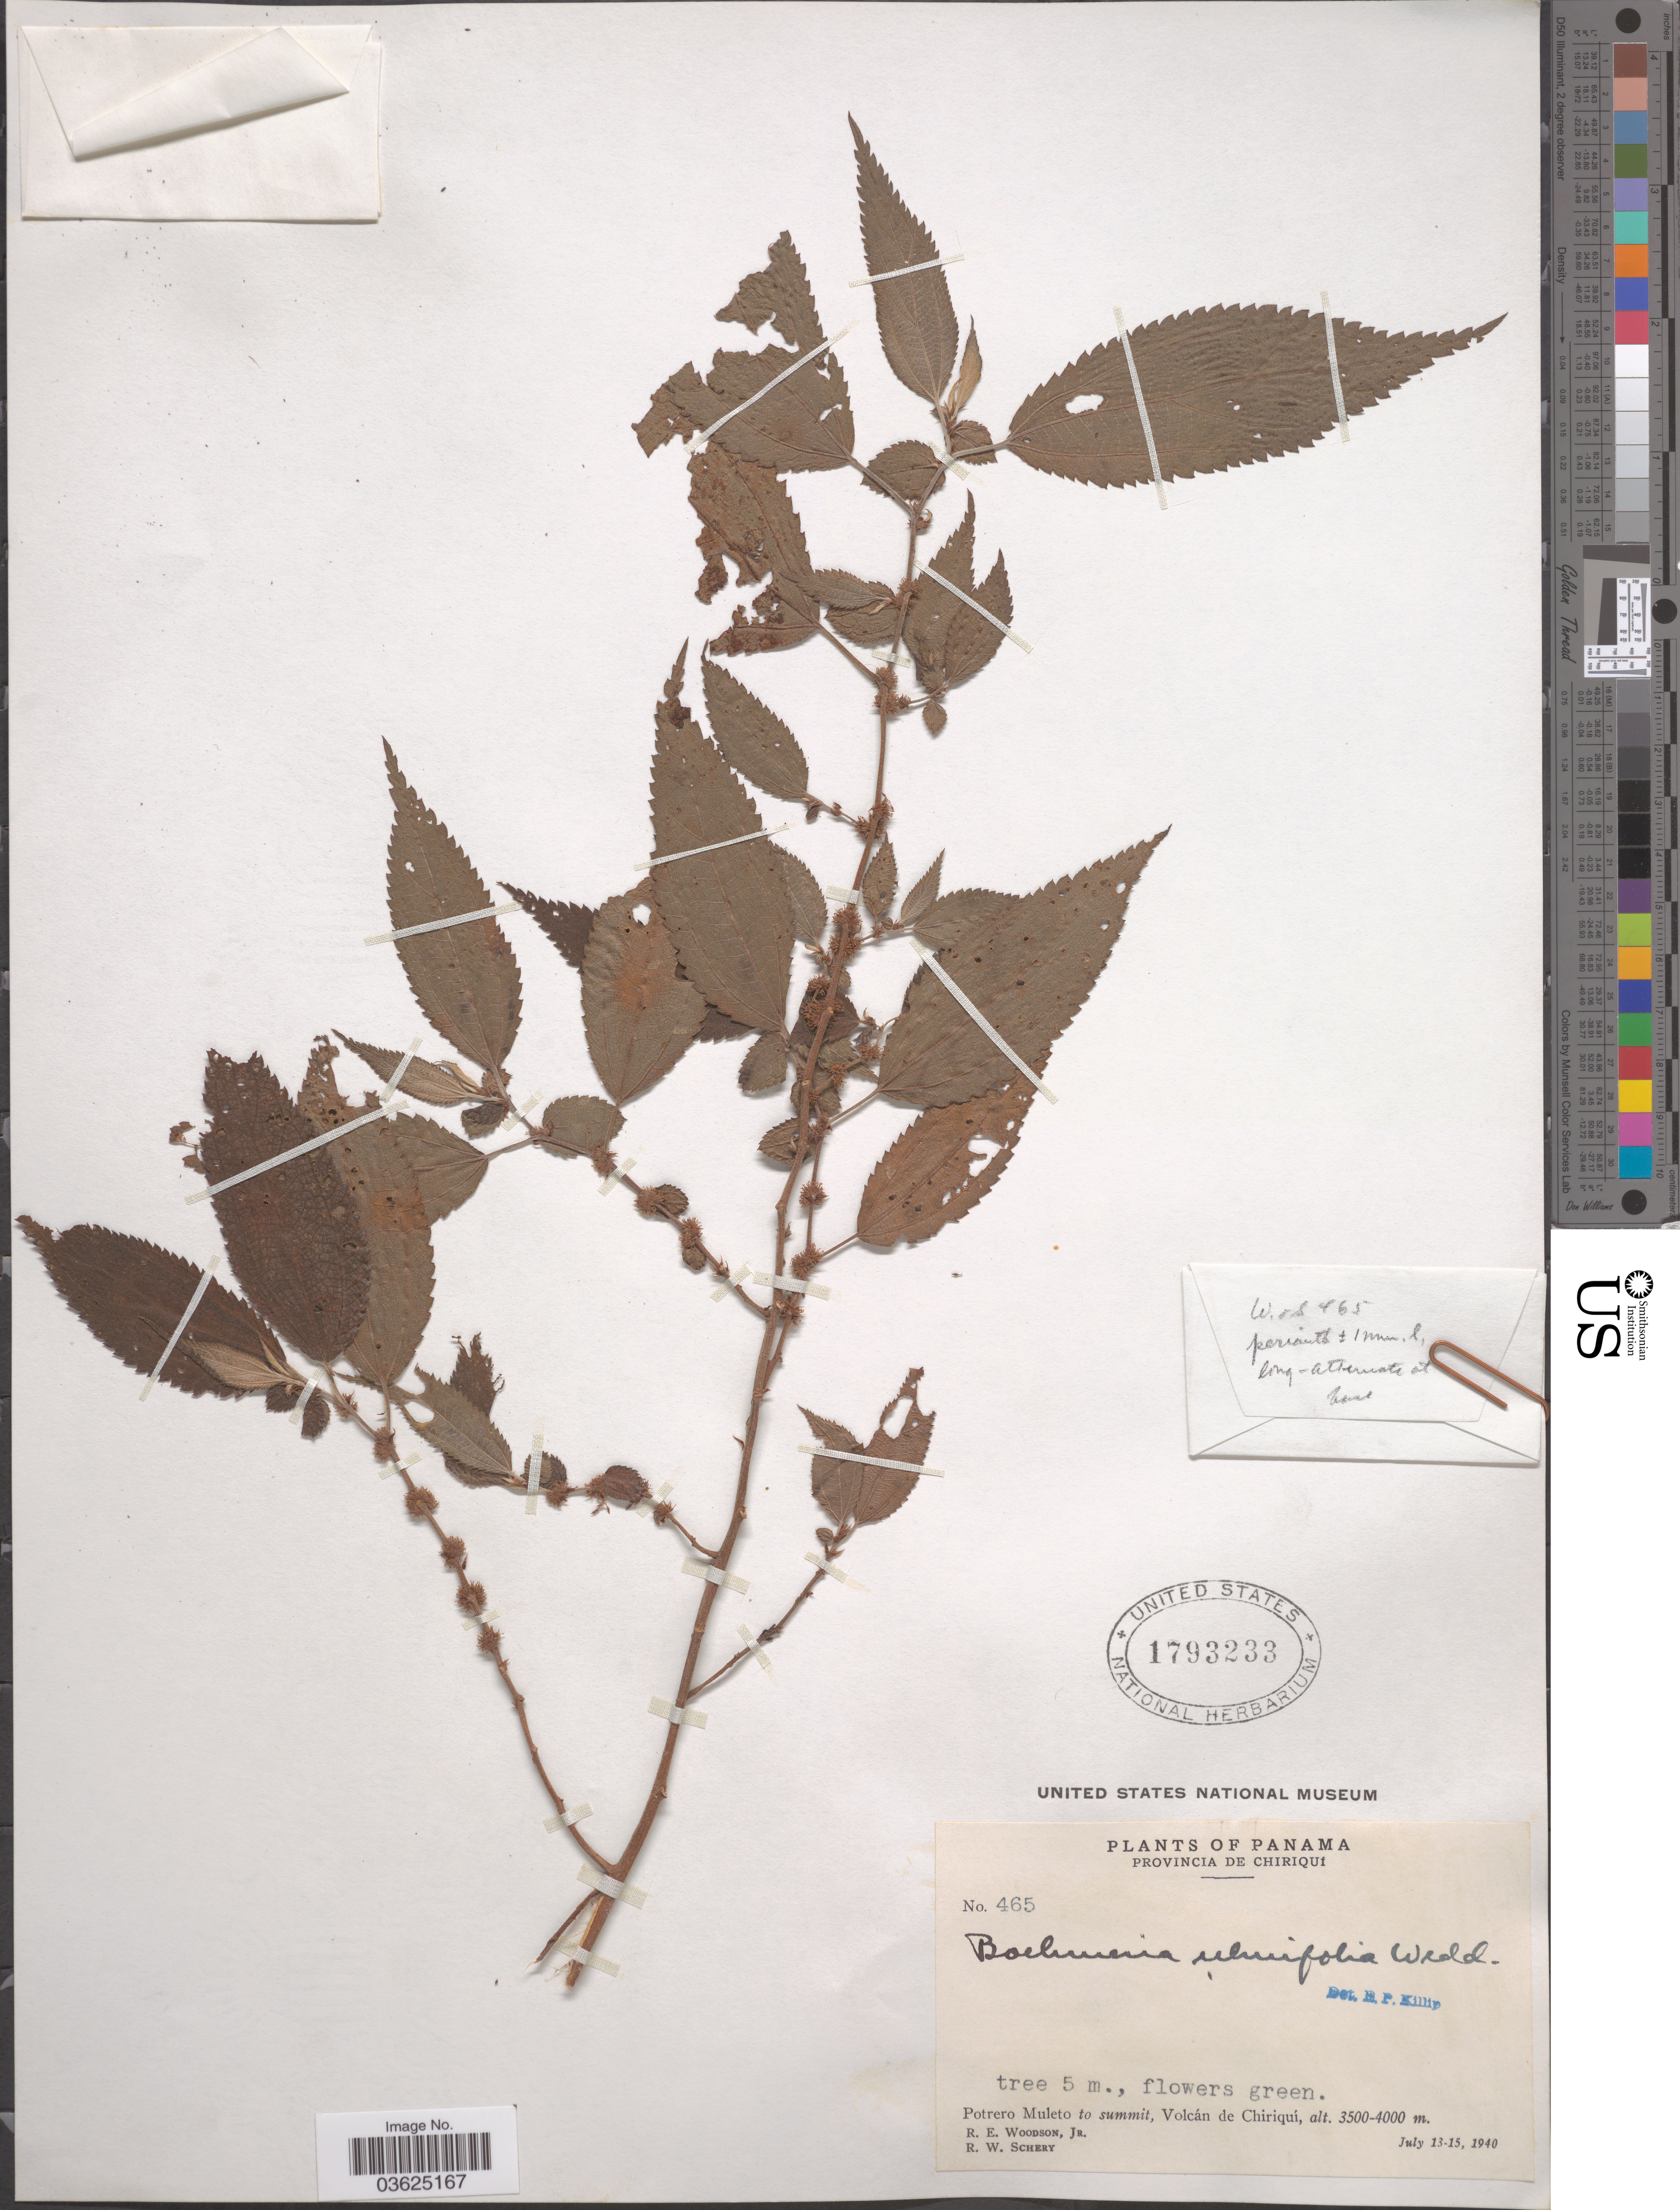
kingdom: Plantae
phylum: Tracheophyta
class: Magnoliopsida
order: Rosales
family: Urticaceae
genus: Boehmeria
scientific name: Boehmeria ulmifolia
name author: Wedd.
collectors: R. E. Woodson & R. W. Schery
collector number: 465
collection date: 1940-07-13/1940-07-15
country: Panama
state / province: Chiriqui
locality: Potrero Muleto to summit, Volcán de Chiriquí.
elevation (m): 3500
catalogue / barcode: US 1793233